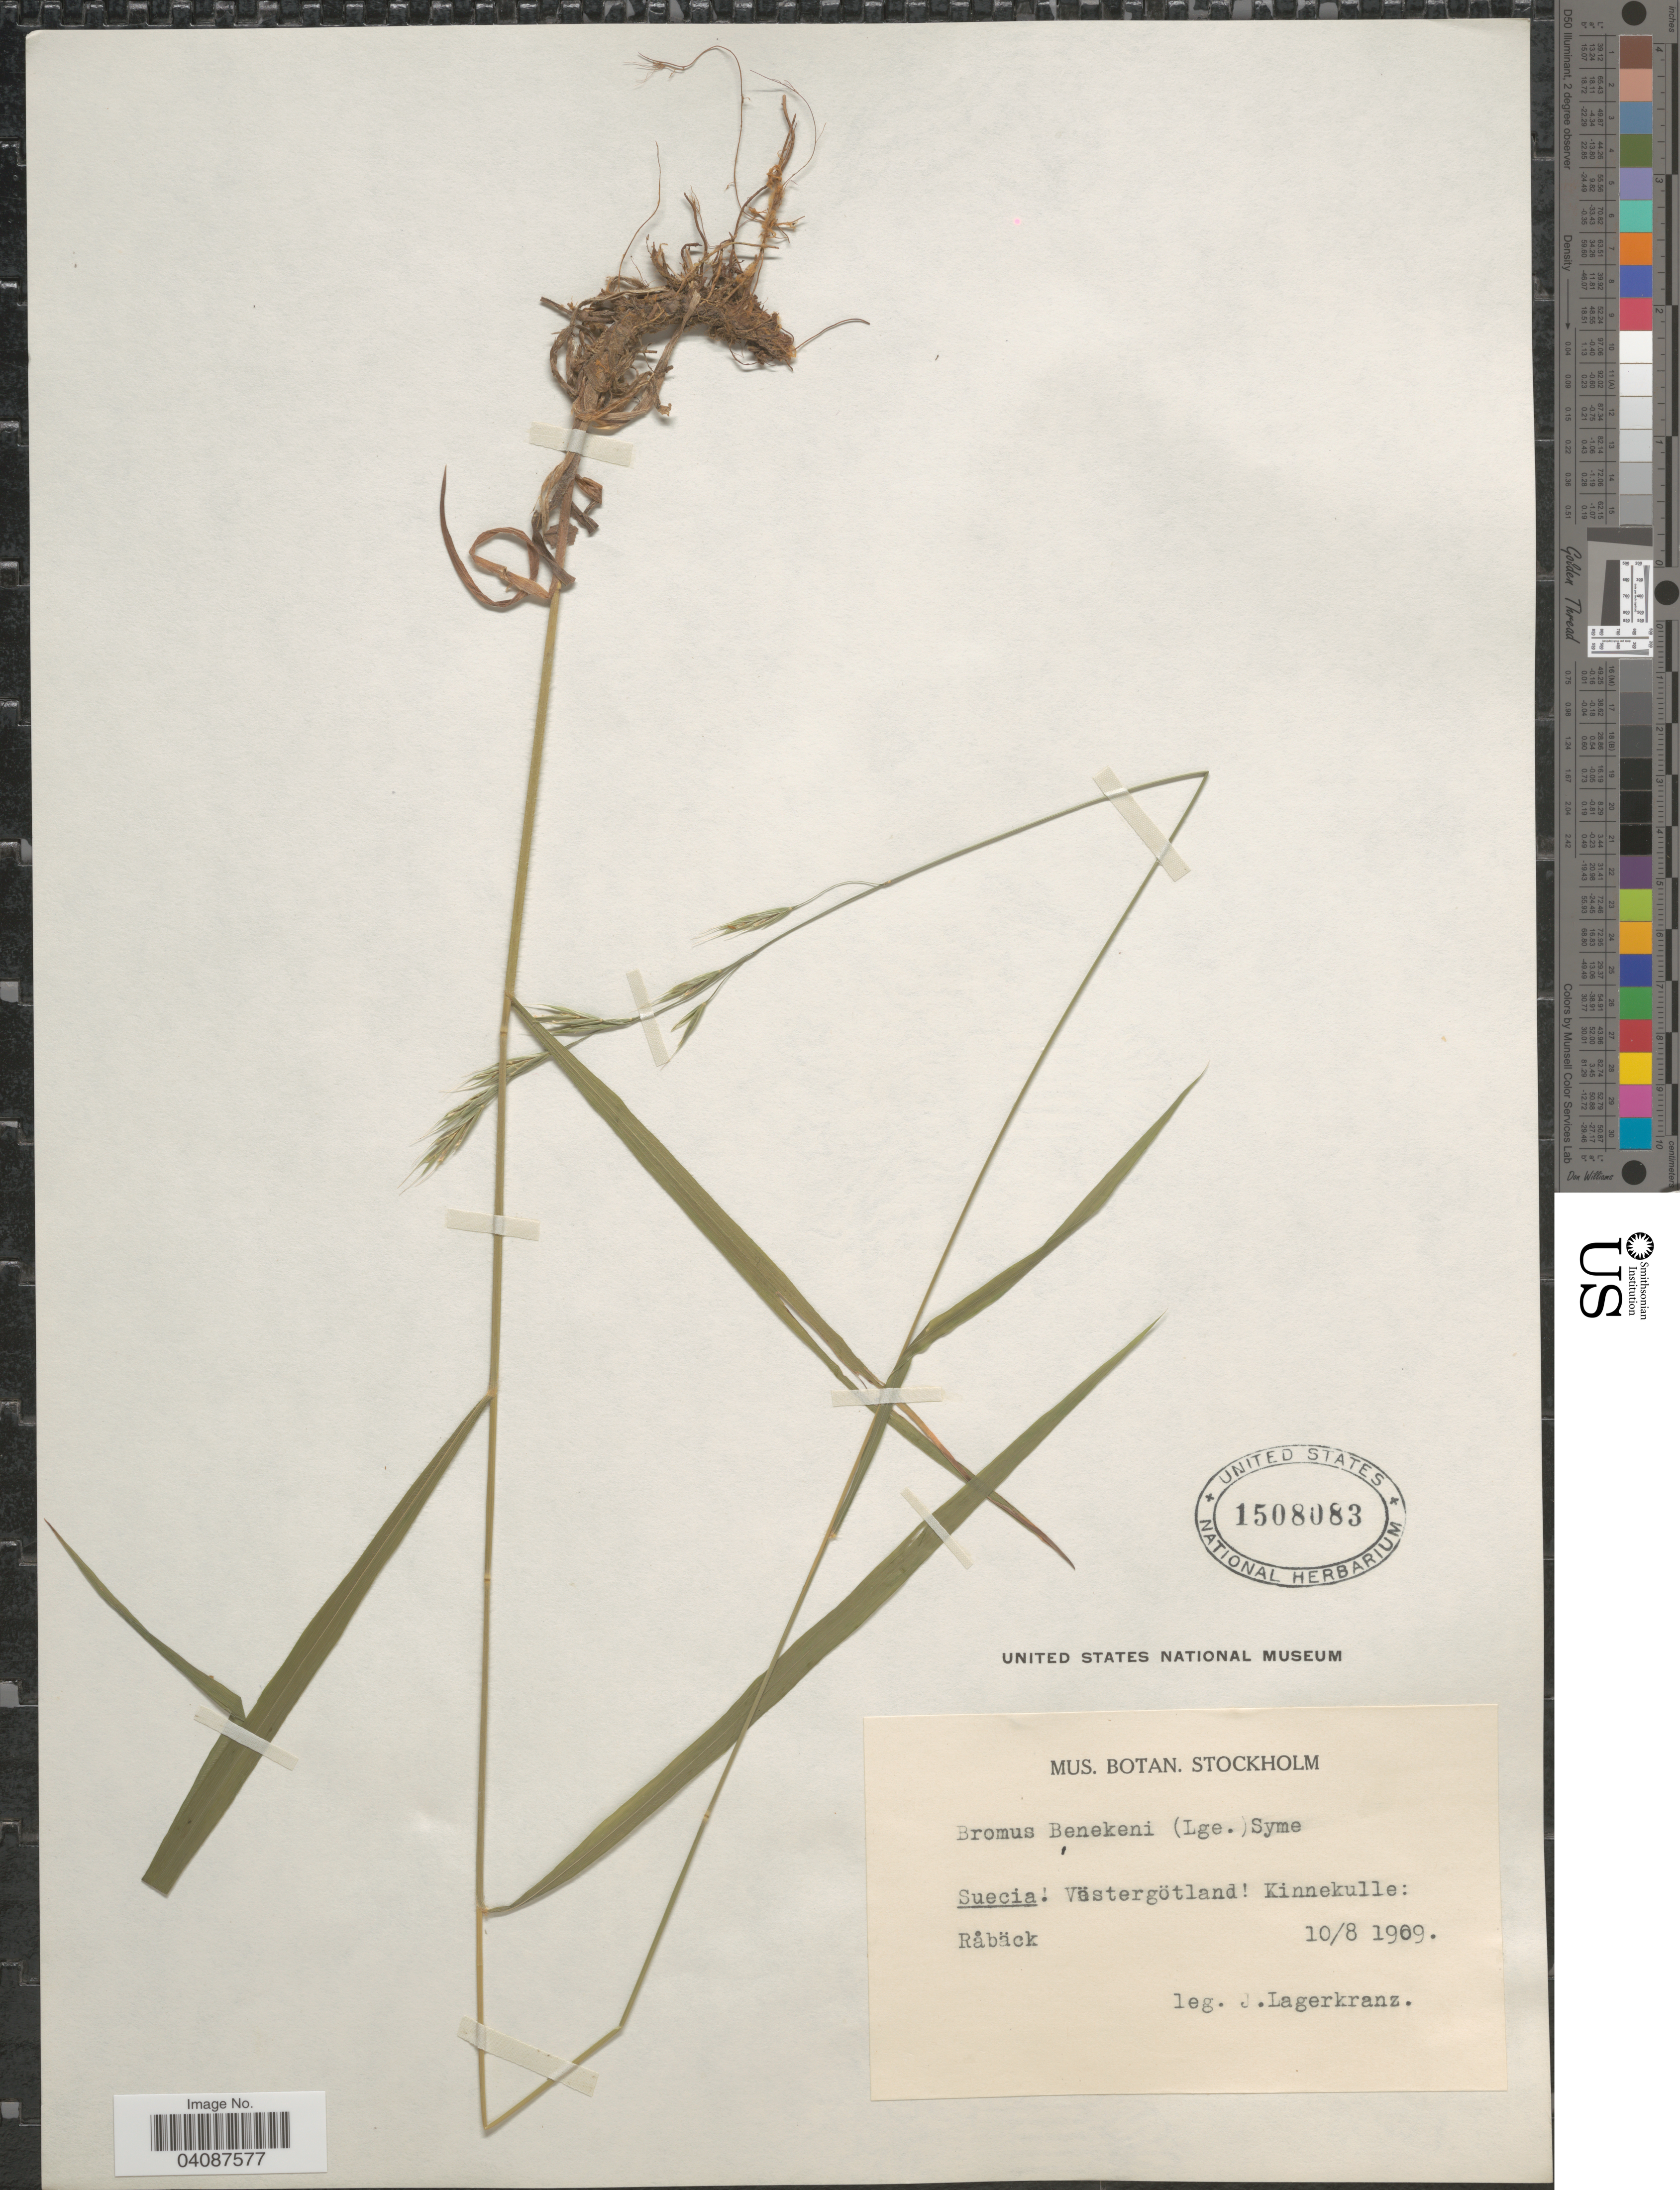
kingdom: Plantae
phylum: Tracheophyta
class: Liliopsida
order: Poales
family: Poaceae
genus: Bromus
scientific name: Bromus benekenii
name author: (Lange) Trimen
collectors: J. Lagerkranz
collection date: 1909-08-10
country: Sweden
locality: Suecia: Västergötland [illegible text] Kinnekulle: Råbäck.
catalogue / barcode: US 1508083